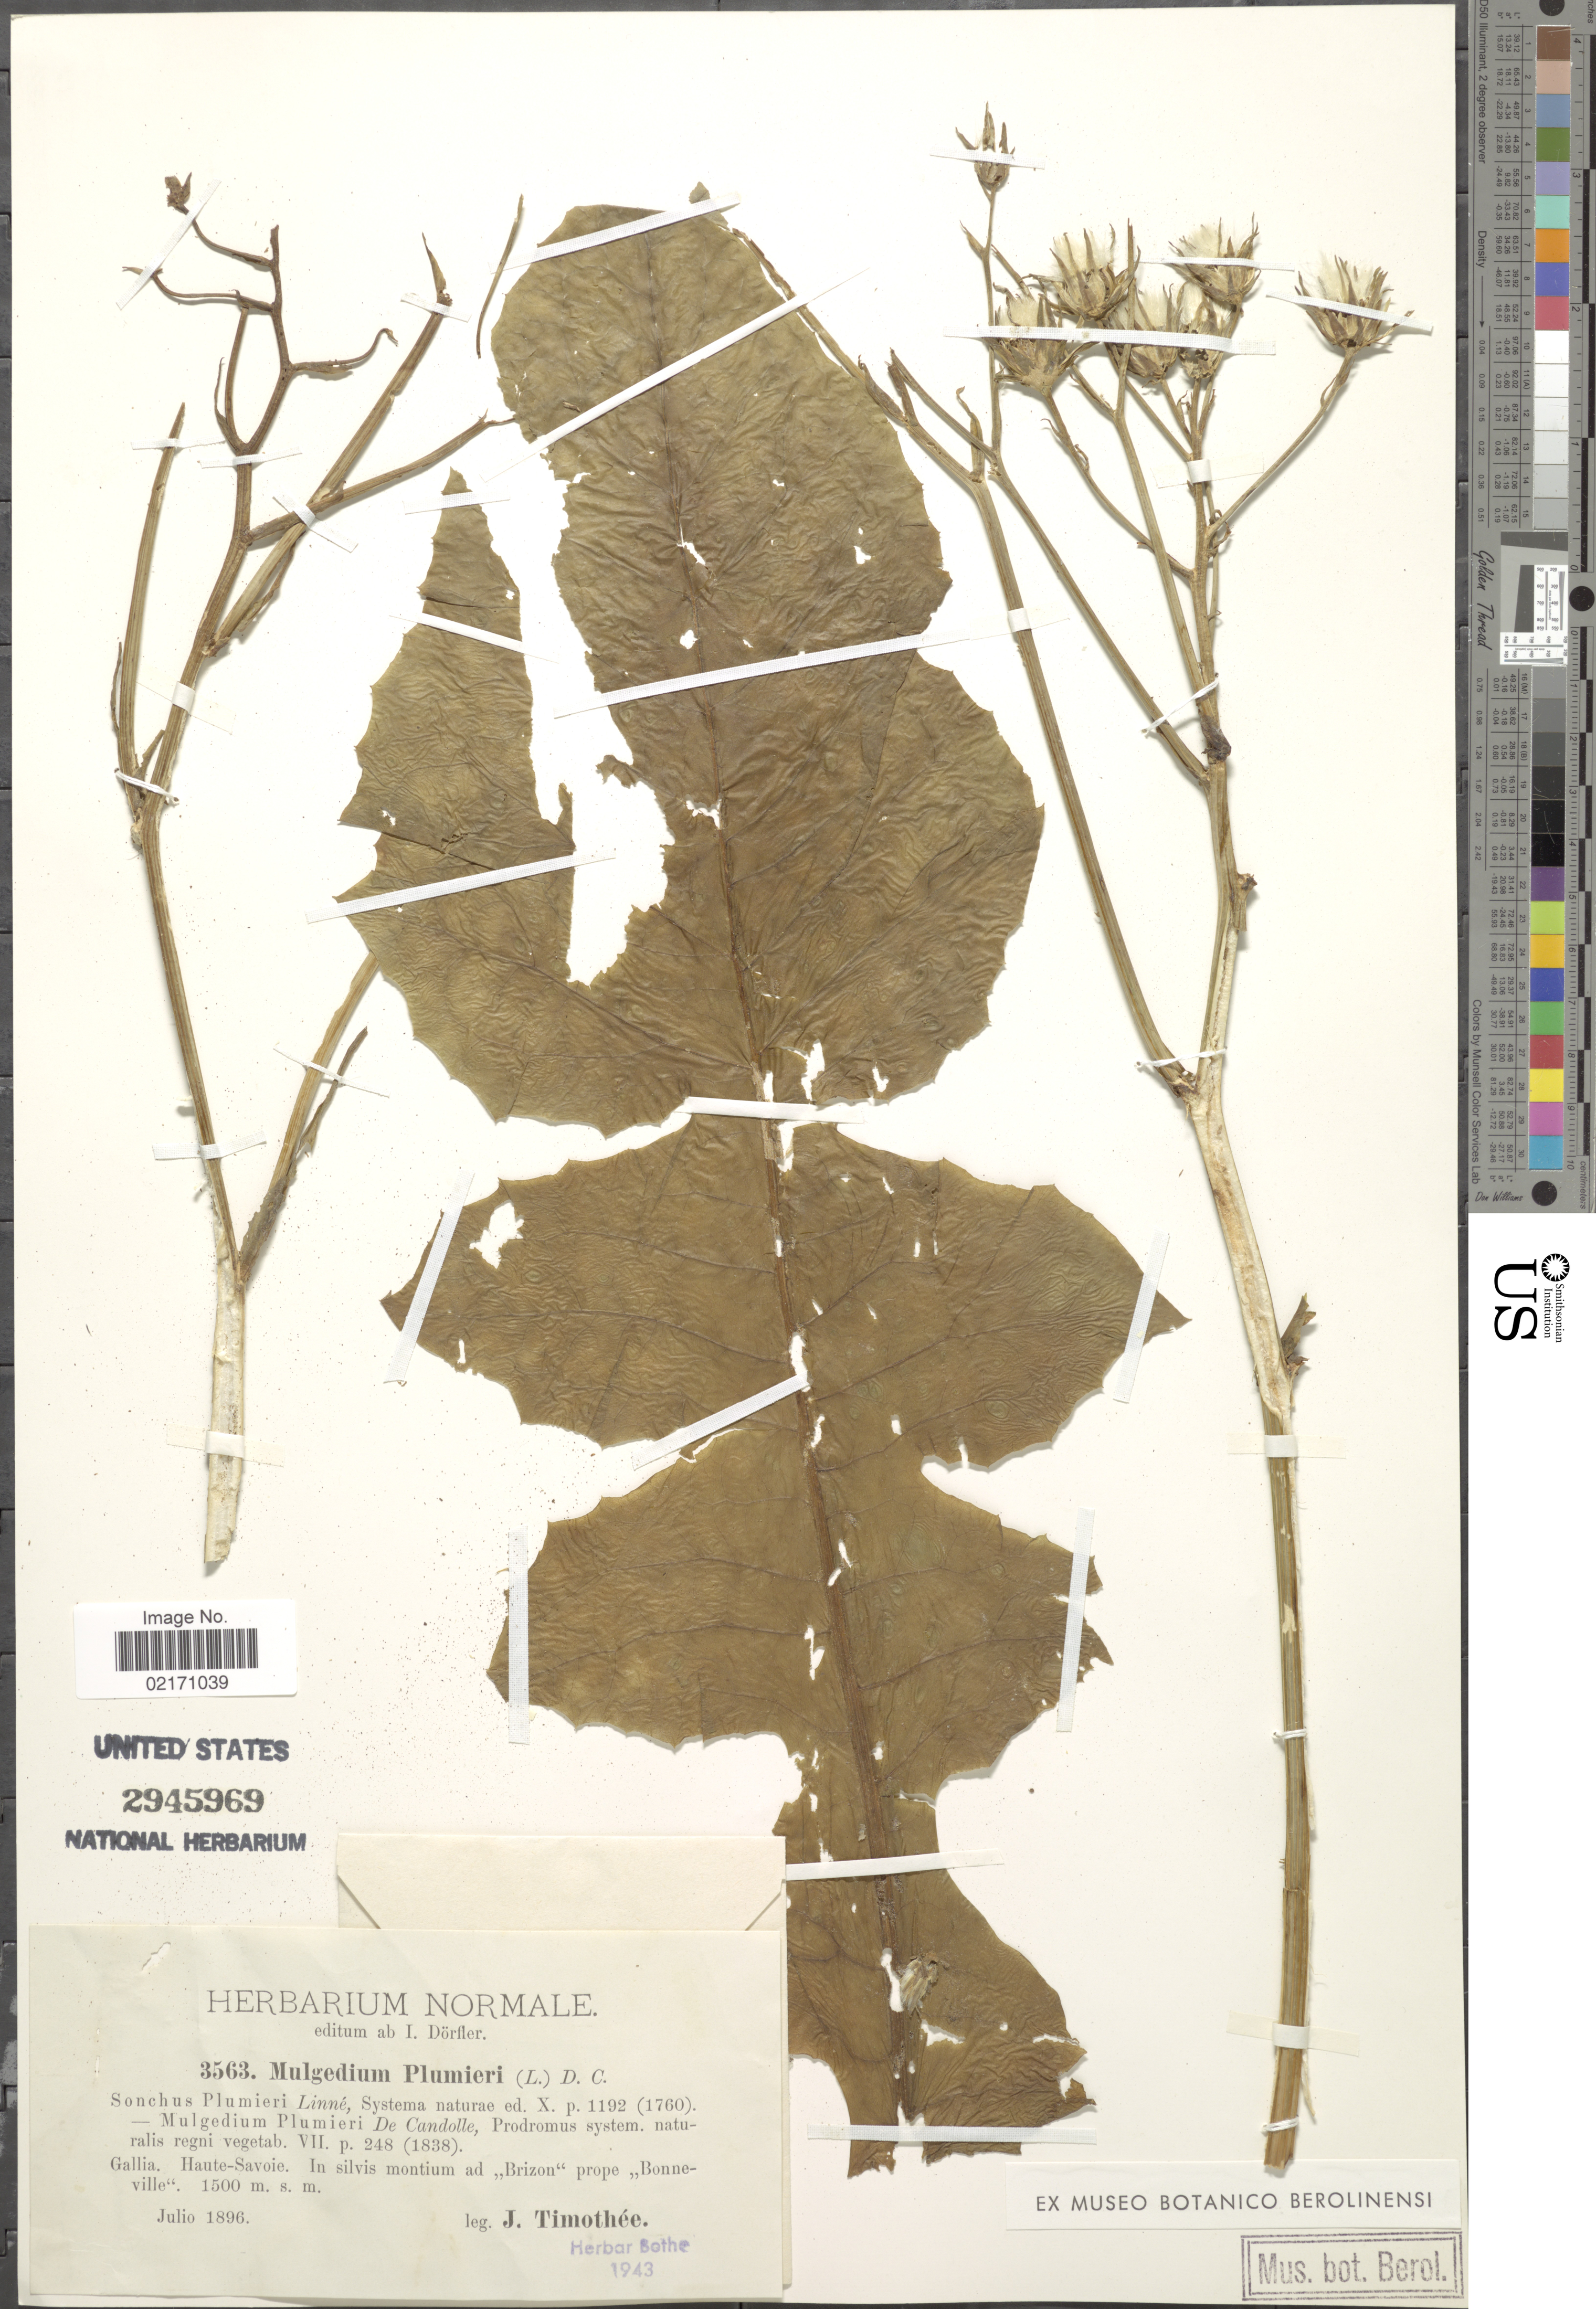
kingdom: Plantae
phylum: Tracheophyta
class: Magnoliopsida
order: Asterales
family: Asteraceae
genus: Lactuca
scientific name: Lactuca plumieri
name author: (L.) Gren. & Godr.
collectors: Timothée, J.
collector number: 3563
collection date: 1896-07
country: France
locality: Gallia, Haute-Savoie, ad Brizon, prope Bonneville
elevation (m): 1500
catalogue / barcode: US 2945969